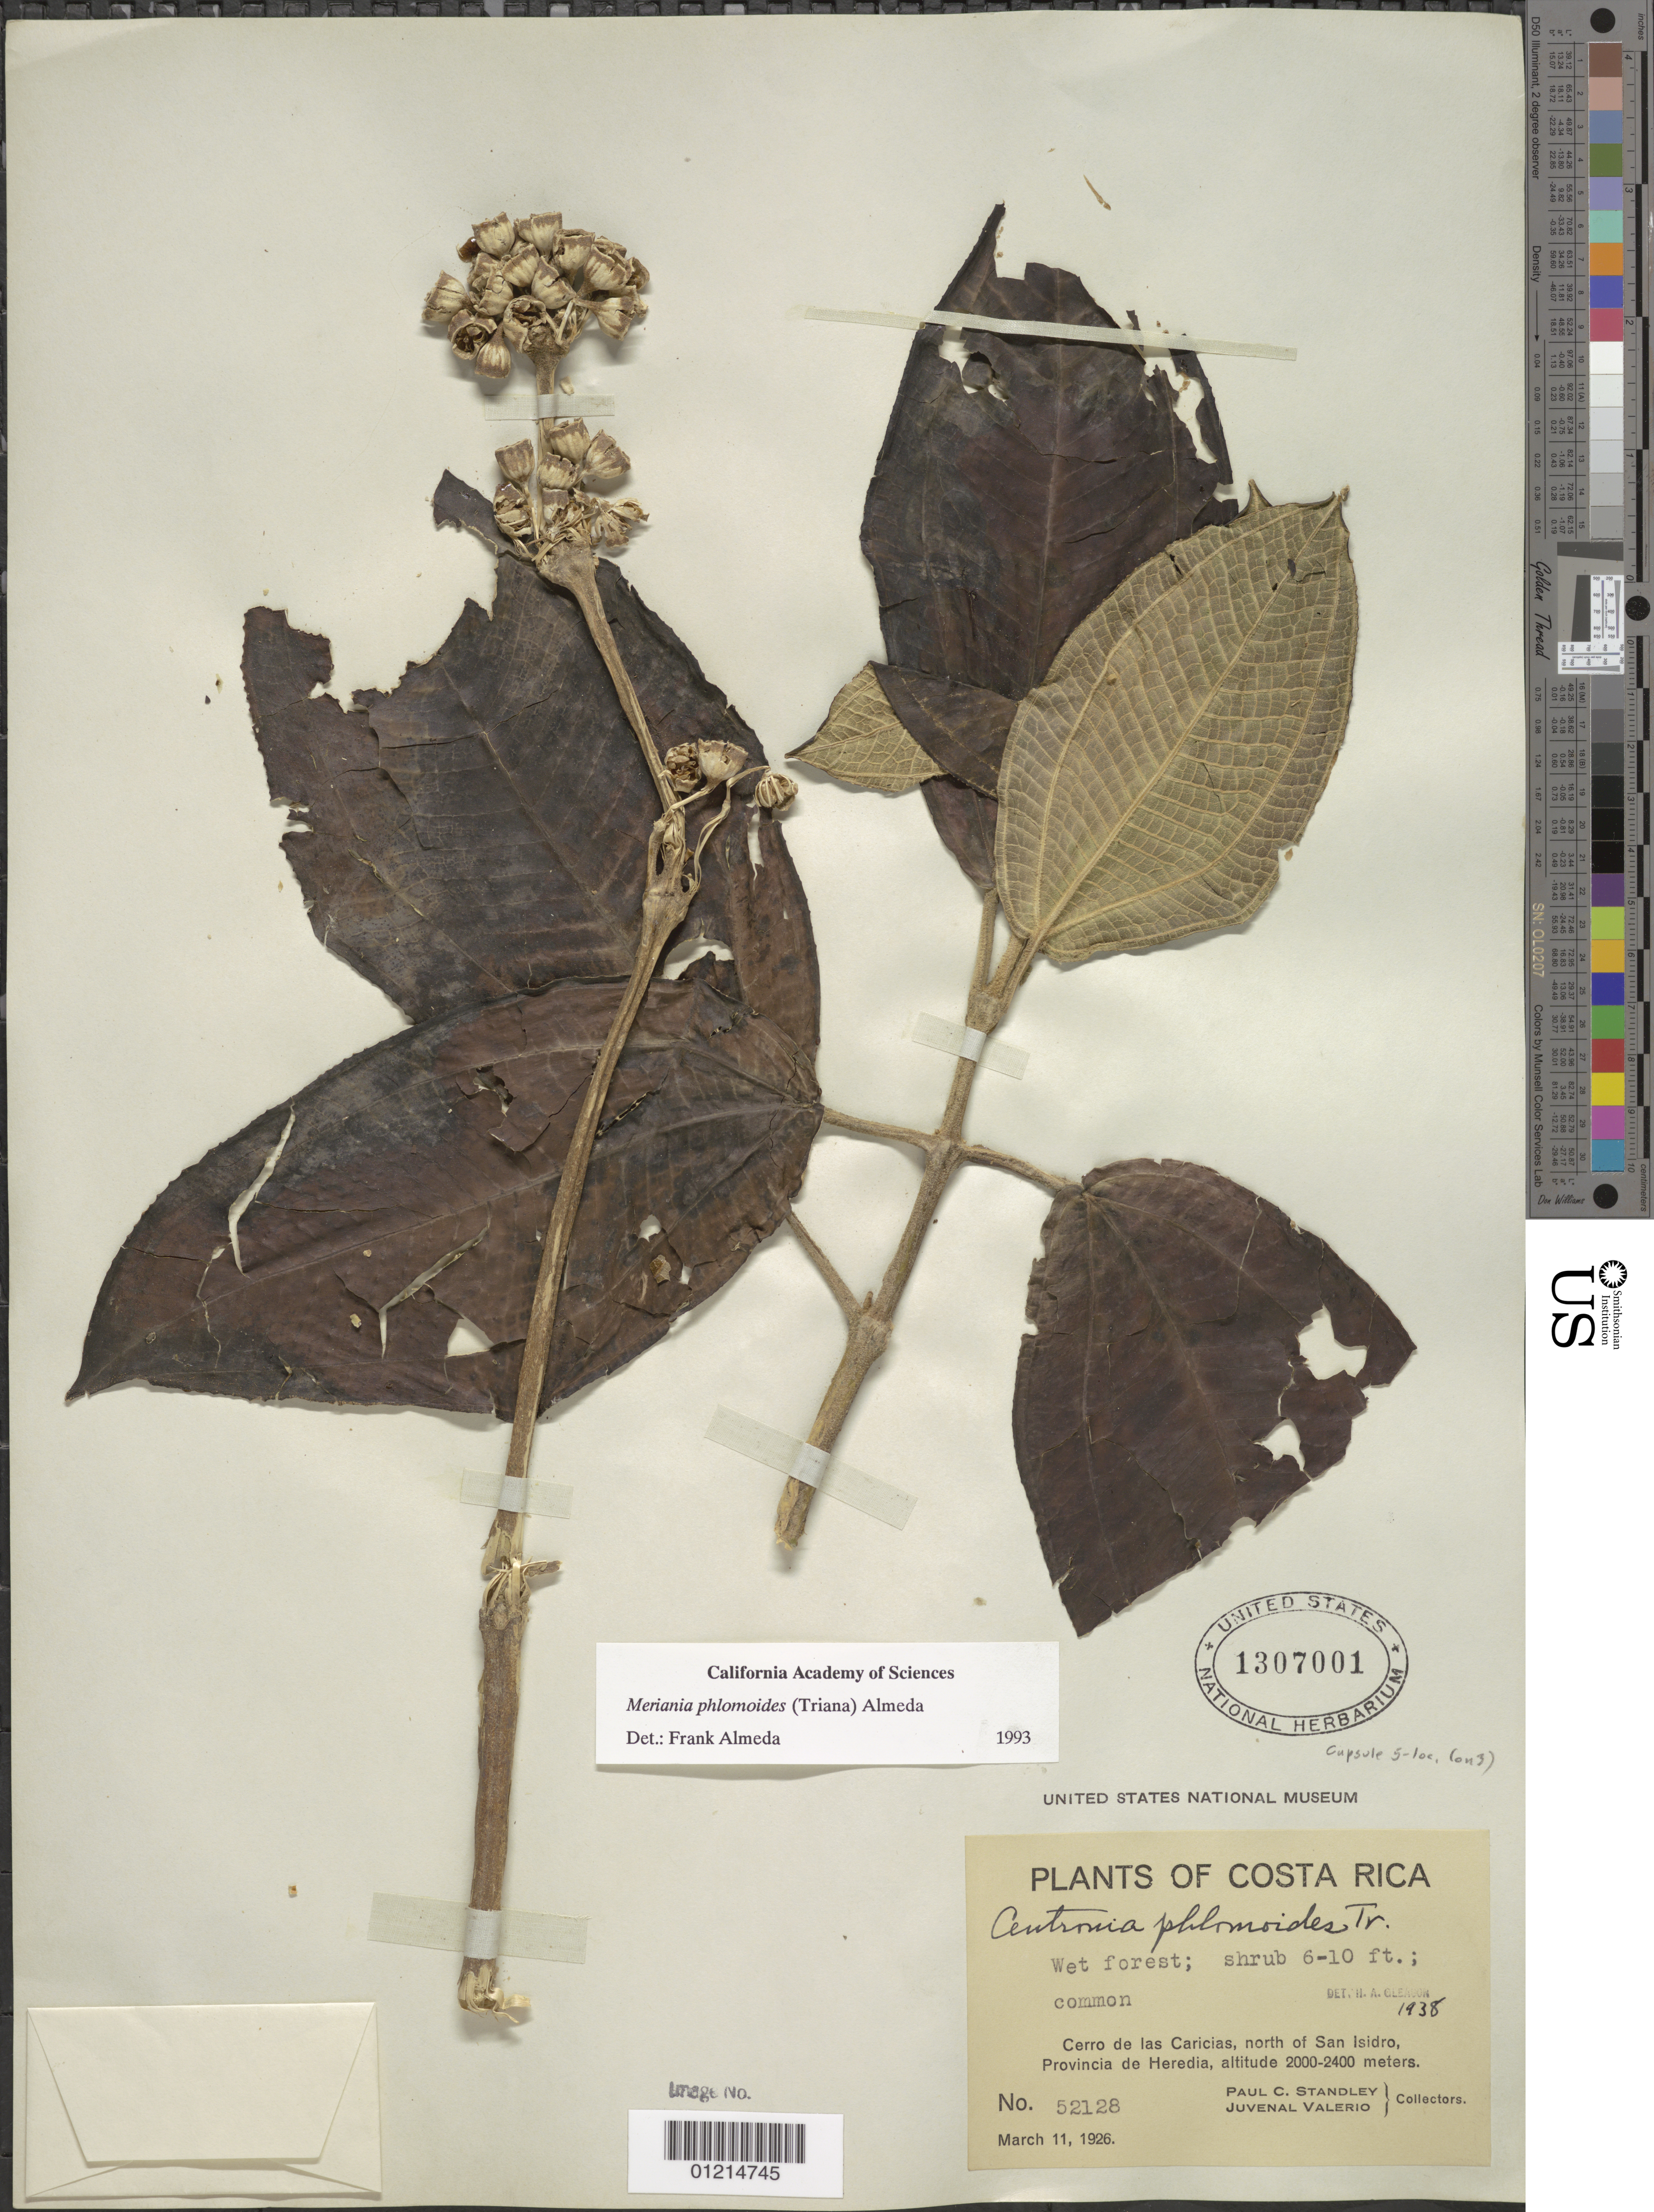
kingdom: Plantae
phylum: Tracheophyta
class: Magnoliopsida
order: Myrtales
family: Melastomataceae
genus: Meriania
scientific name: Meriania phlomoides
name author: (Triana) Almeda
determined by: Almeda, F.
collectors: P. C. Standley & J. Valerio R.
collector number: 52128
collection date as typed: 11 Mar 1926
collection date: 1926-03-11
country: Costa Rica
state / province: Heredia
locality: Cerro de Las Caricias, N of San Isidro.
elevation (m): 2000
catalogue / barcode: US 1307001